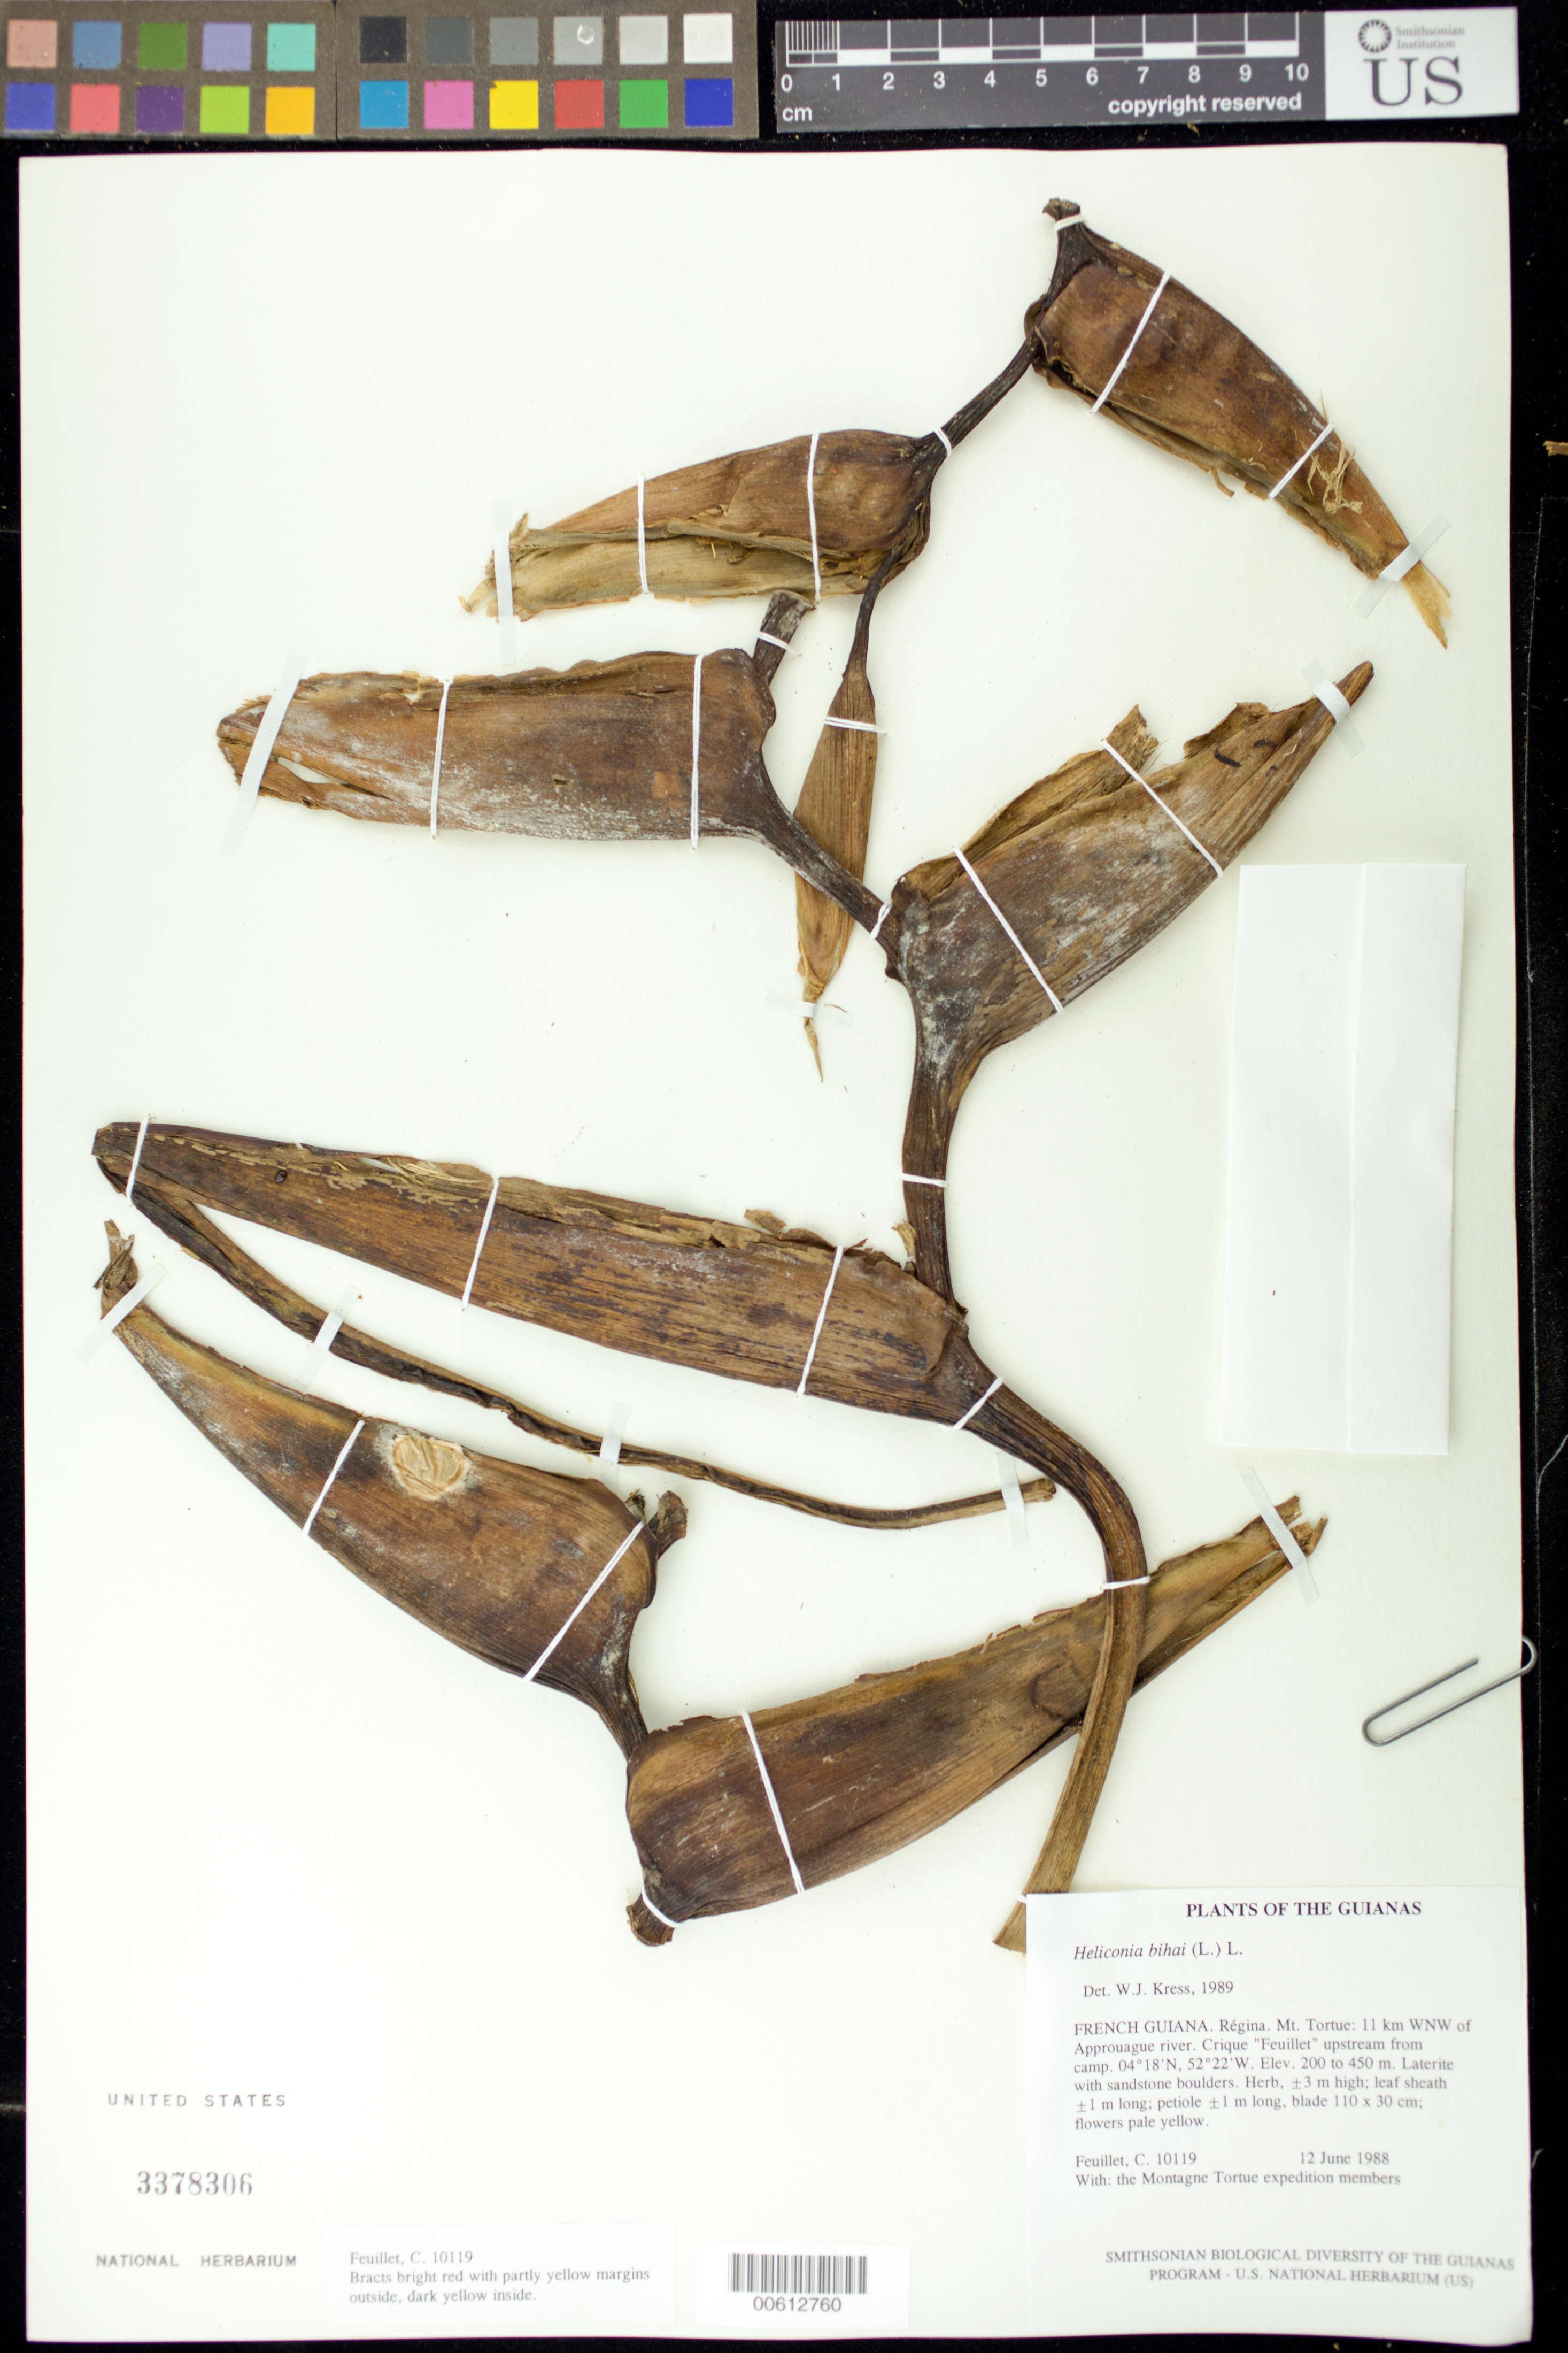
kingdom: Plantae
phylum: Tracheophyta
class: Liliopsida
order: Zingiberales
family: Heliconiaceae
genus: Heliconia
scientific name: Heliconia bihai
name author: (L.) L.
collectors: C. Feuillet & Montagne Torte Exped. members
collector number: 10119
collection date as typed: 12 June 1988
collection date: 1988-06-12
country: French Guiana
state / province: Cayenne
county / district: Regina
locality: Mt. Tortue: 11 km WNW of Approuague river. Crique "Feuillet" upstream from camp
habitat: Laterite with sandstone boulders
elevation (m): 200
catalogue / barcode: US 3378306